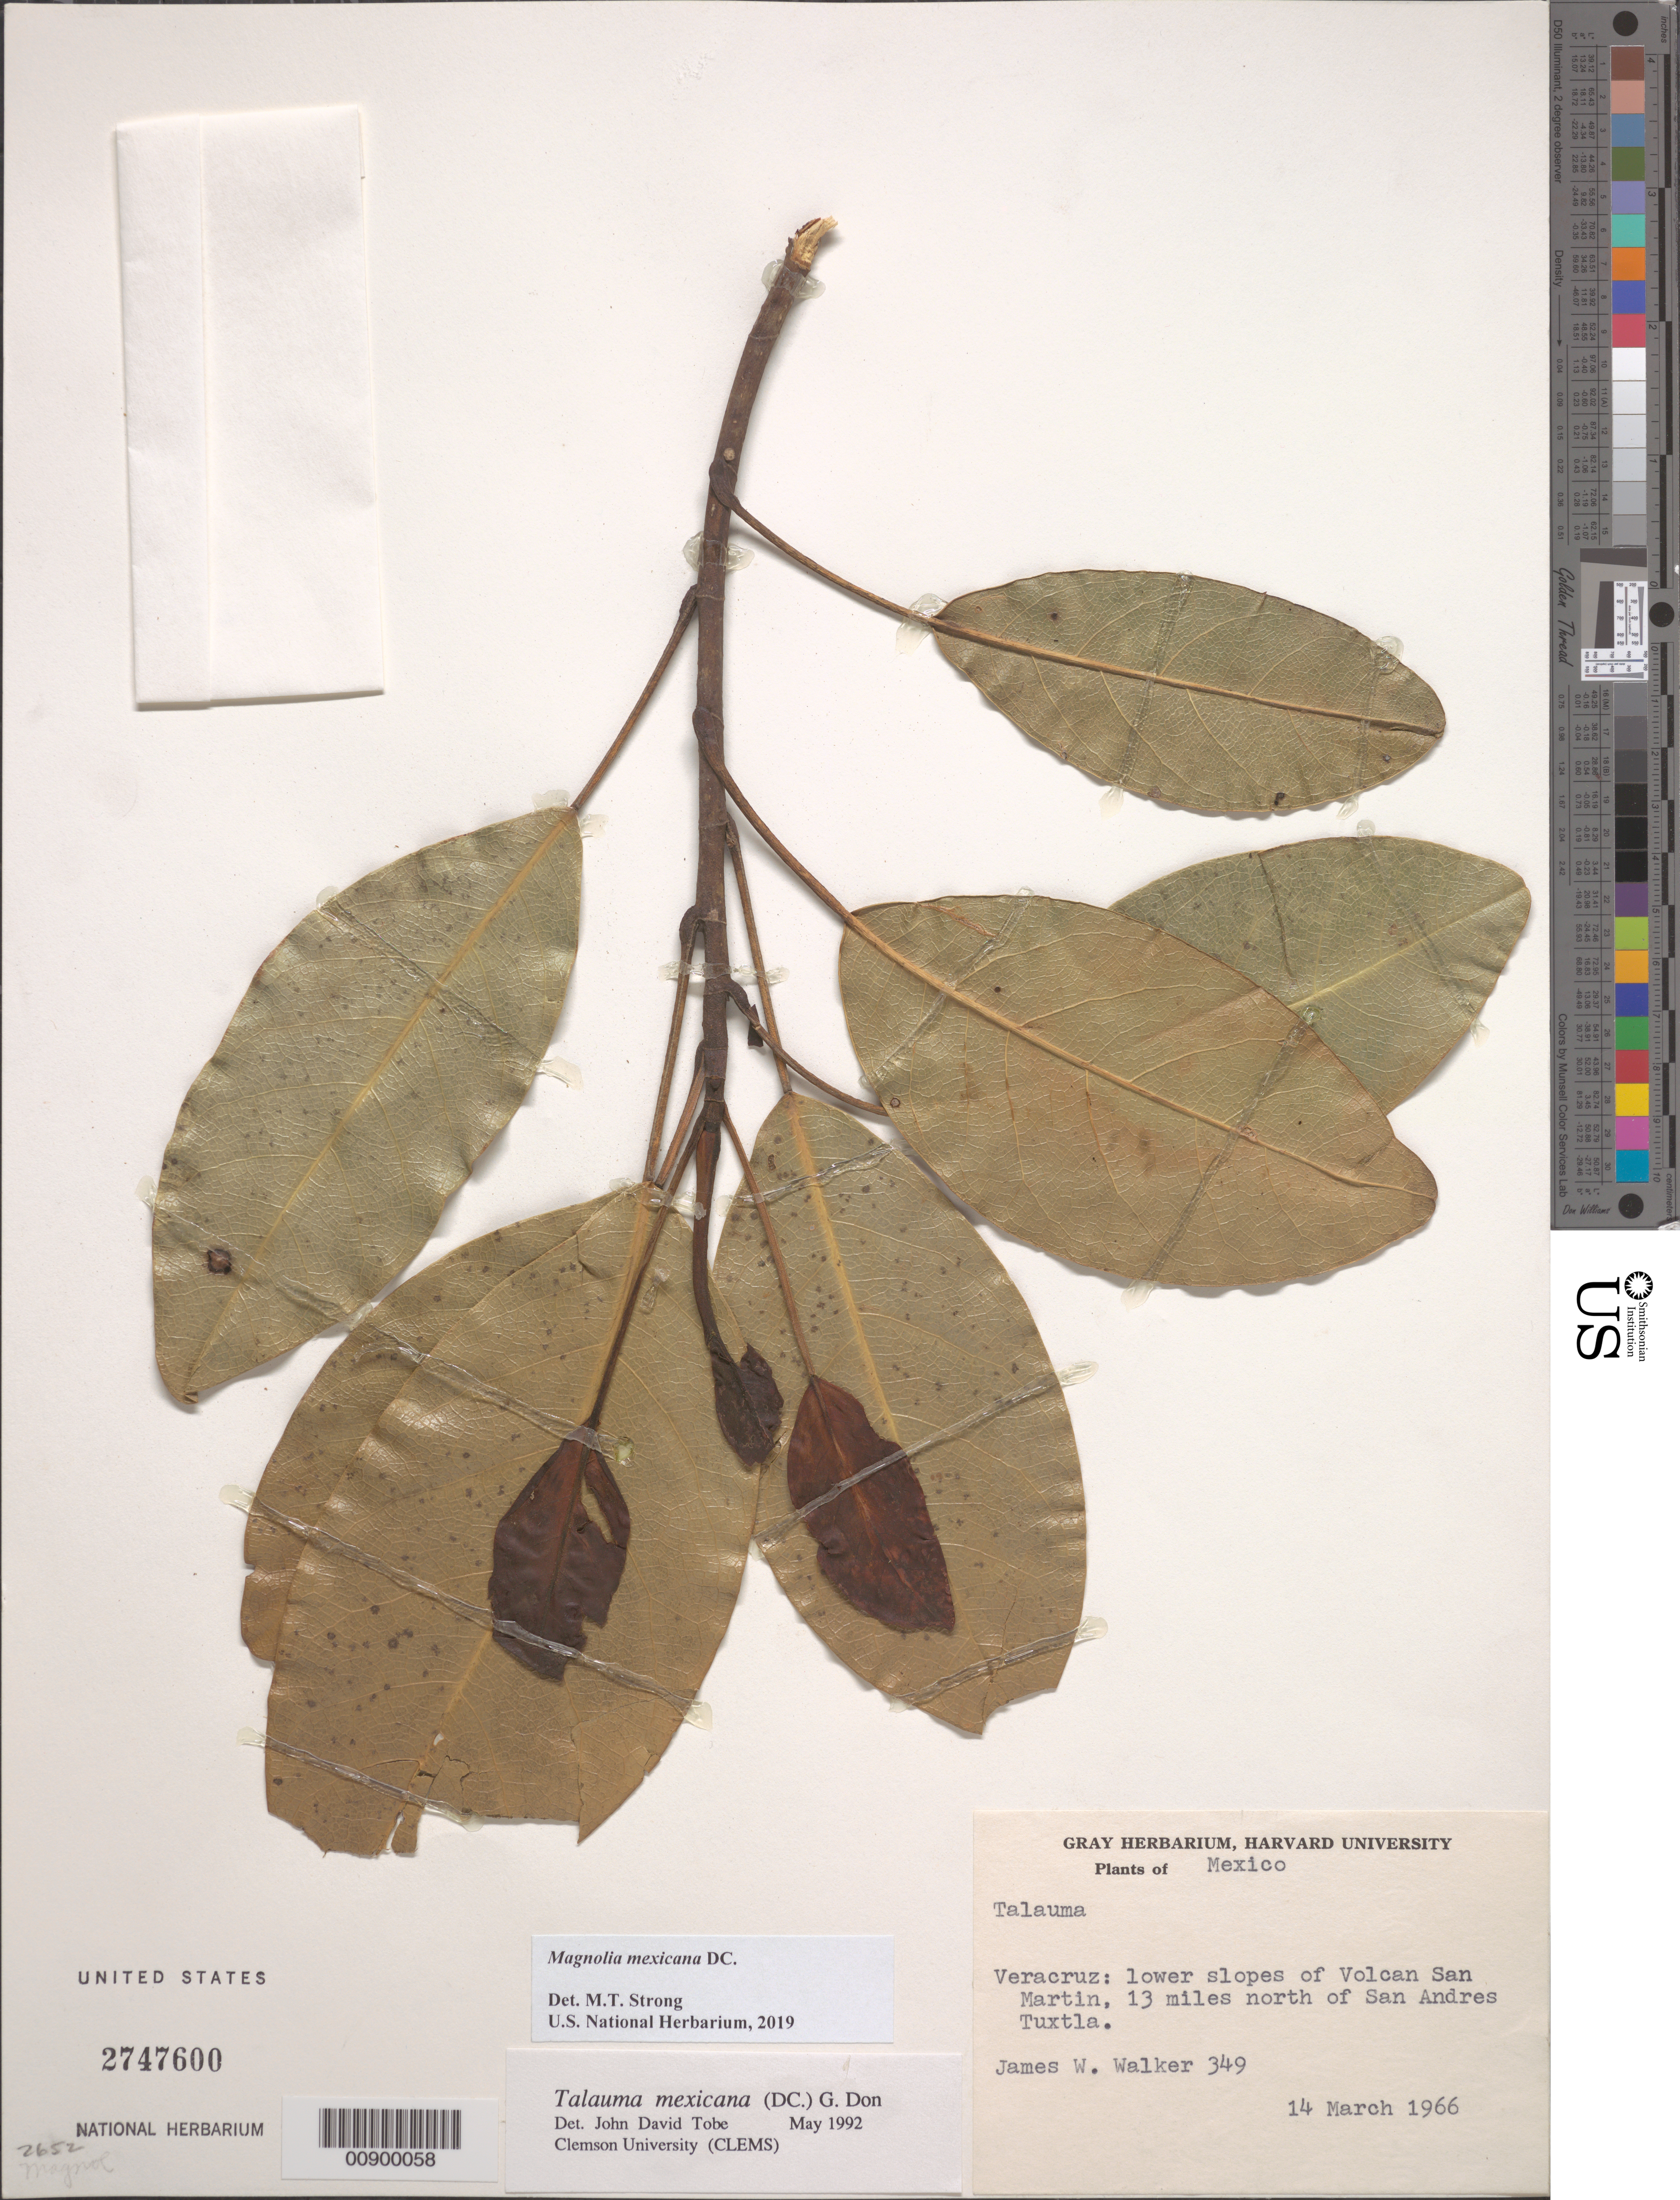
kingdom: Plantae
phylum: Tracheophyta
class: Magnoliopsida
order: Magnoliales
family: Magnoliaceae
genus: Magnolia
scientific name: Magnolia mexicana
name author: DC.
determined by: Strong, Mark T., (BOT), Smithsonian Institution - National Museum of Natural History (UNITED STATES)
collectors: J. W. Walker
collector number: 349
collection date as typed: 14 Mar 1966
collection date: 1966-03-14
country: Mexico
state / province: Veracruz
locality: Veracruz: lower slopes of Volcán San Martin, 13 miles north of San Andres Tuxtla.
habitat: Lower slopes of Volcán.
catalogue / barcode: US 2747600